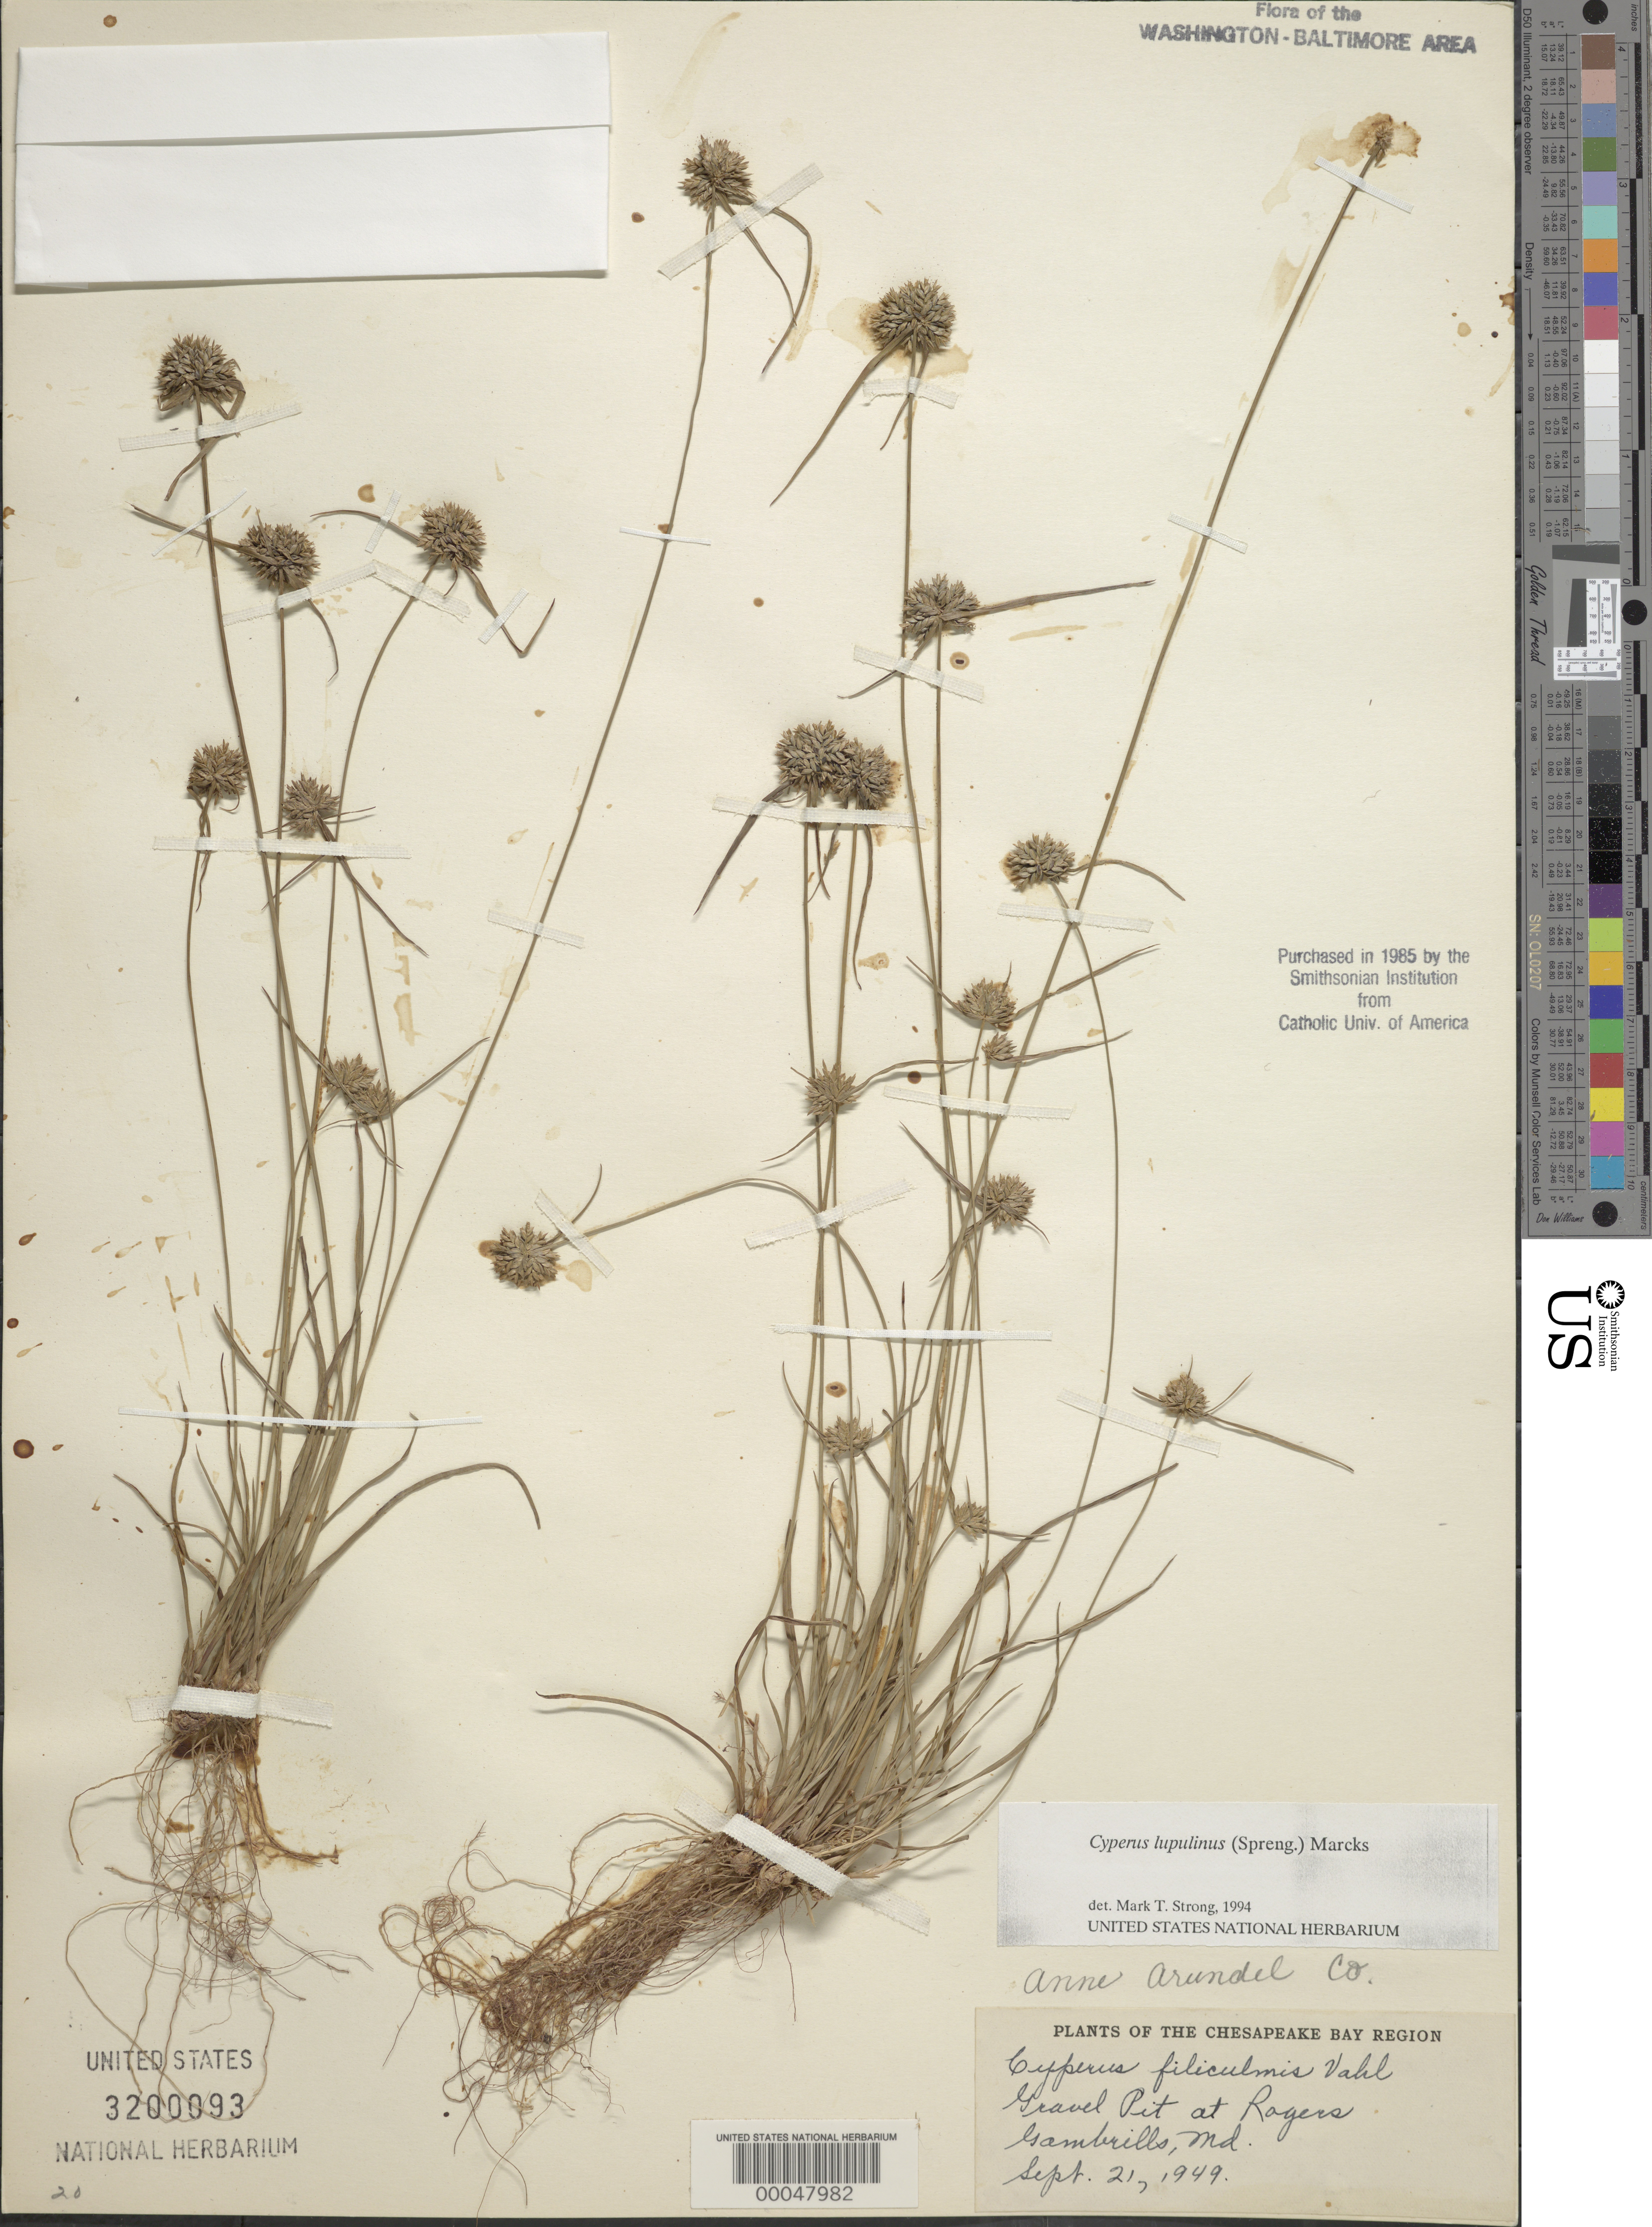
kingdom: Plantae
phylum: Tracheophyta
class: Liliopsida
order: Poales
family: Cyperaceae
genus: Cyperus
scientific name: Cyperus lupulinus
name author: (Spreng.) Marcks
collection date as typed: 21 Sep 1949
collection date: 1949-09-21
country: United States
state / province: Maryland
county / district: Anne Arundel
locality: Gambrills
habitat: Gravel pit at rogers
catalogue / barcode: US 3200093